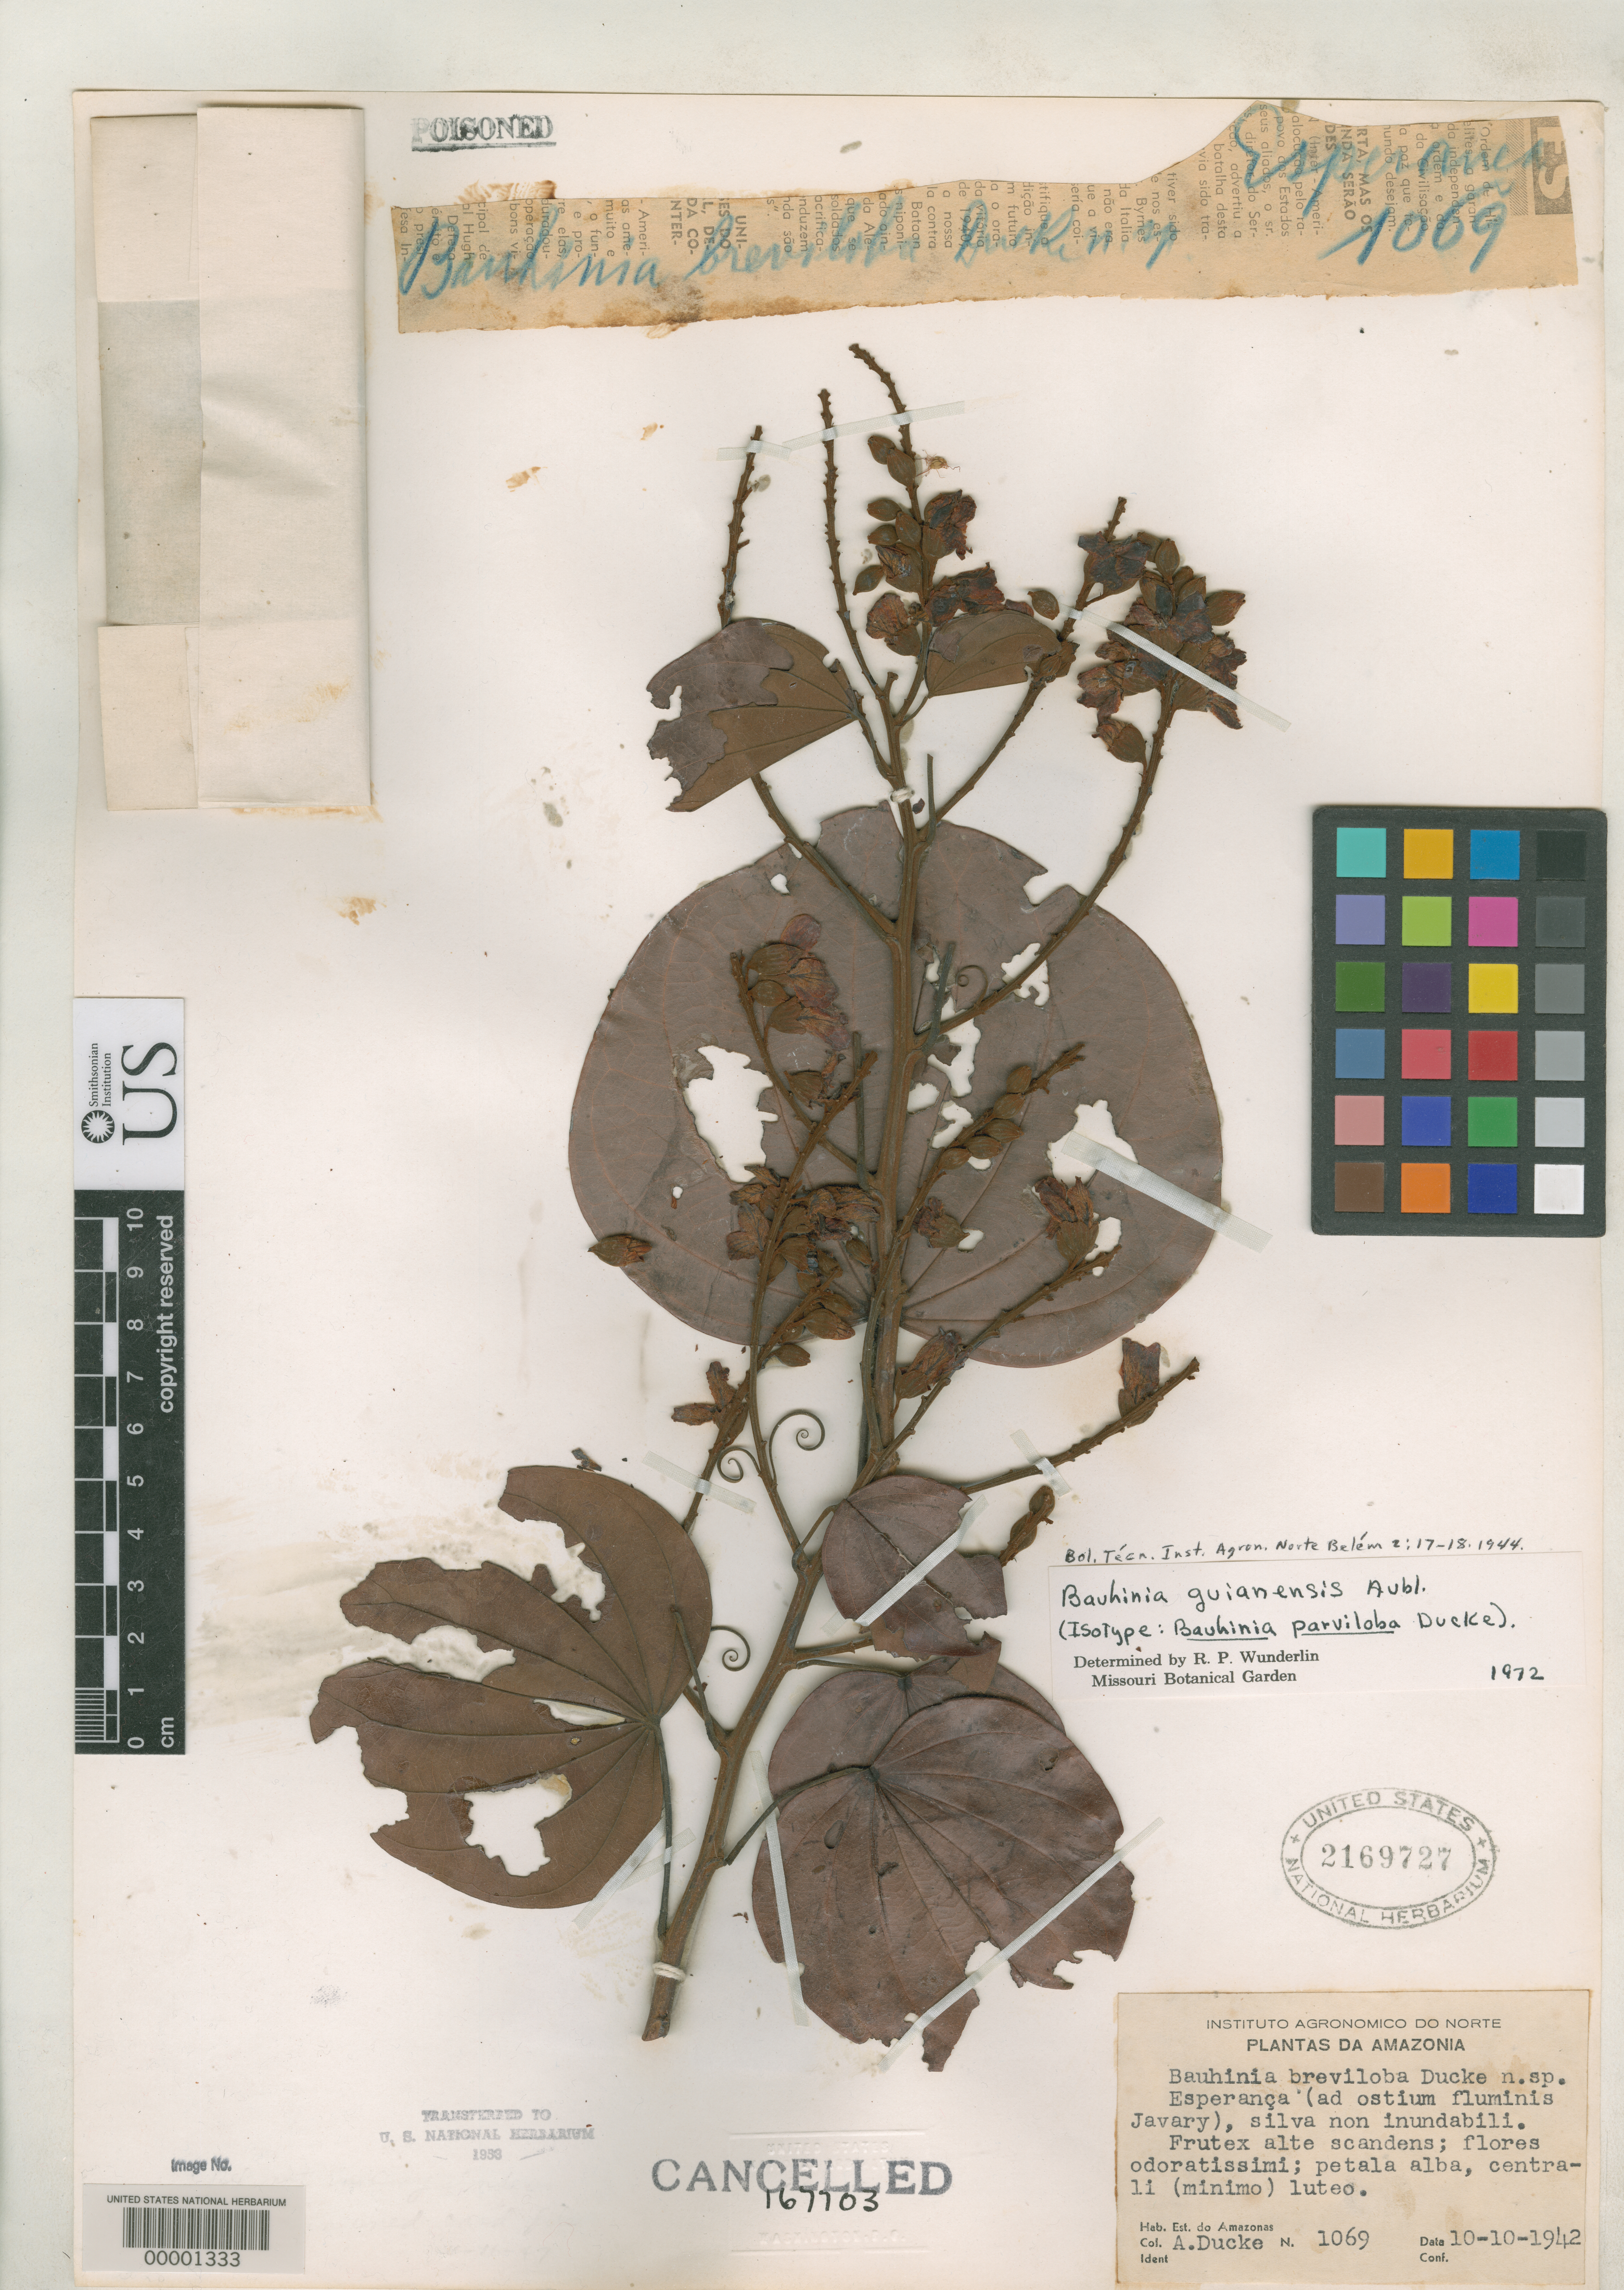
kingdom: Plantae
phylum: Tracheophyta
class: Magnoliopsida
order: Fabales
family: Fabaceae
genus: Bauhinia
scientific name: Bauhinia parviloba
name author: Ducke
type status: Isotype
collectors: A. Ducke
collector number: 1069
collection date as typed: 10 Oct 1942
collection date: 1942-10-10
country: Brazil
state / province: Amazonas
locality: Esperanca.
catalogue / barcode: US 2169727